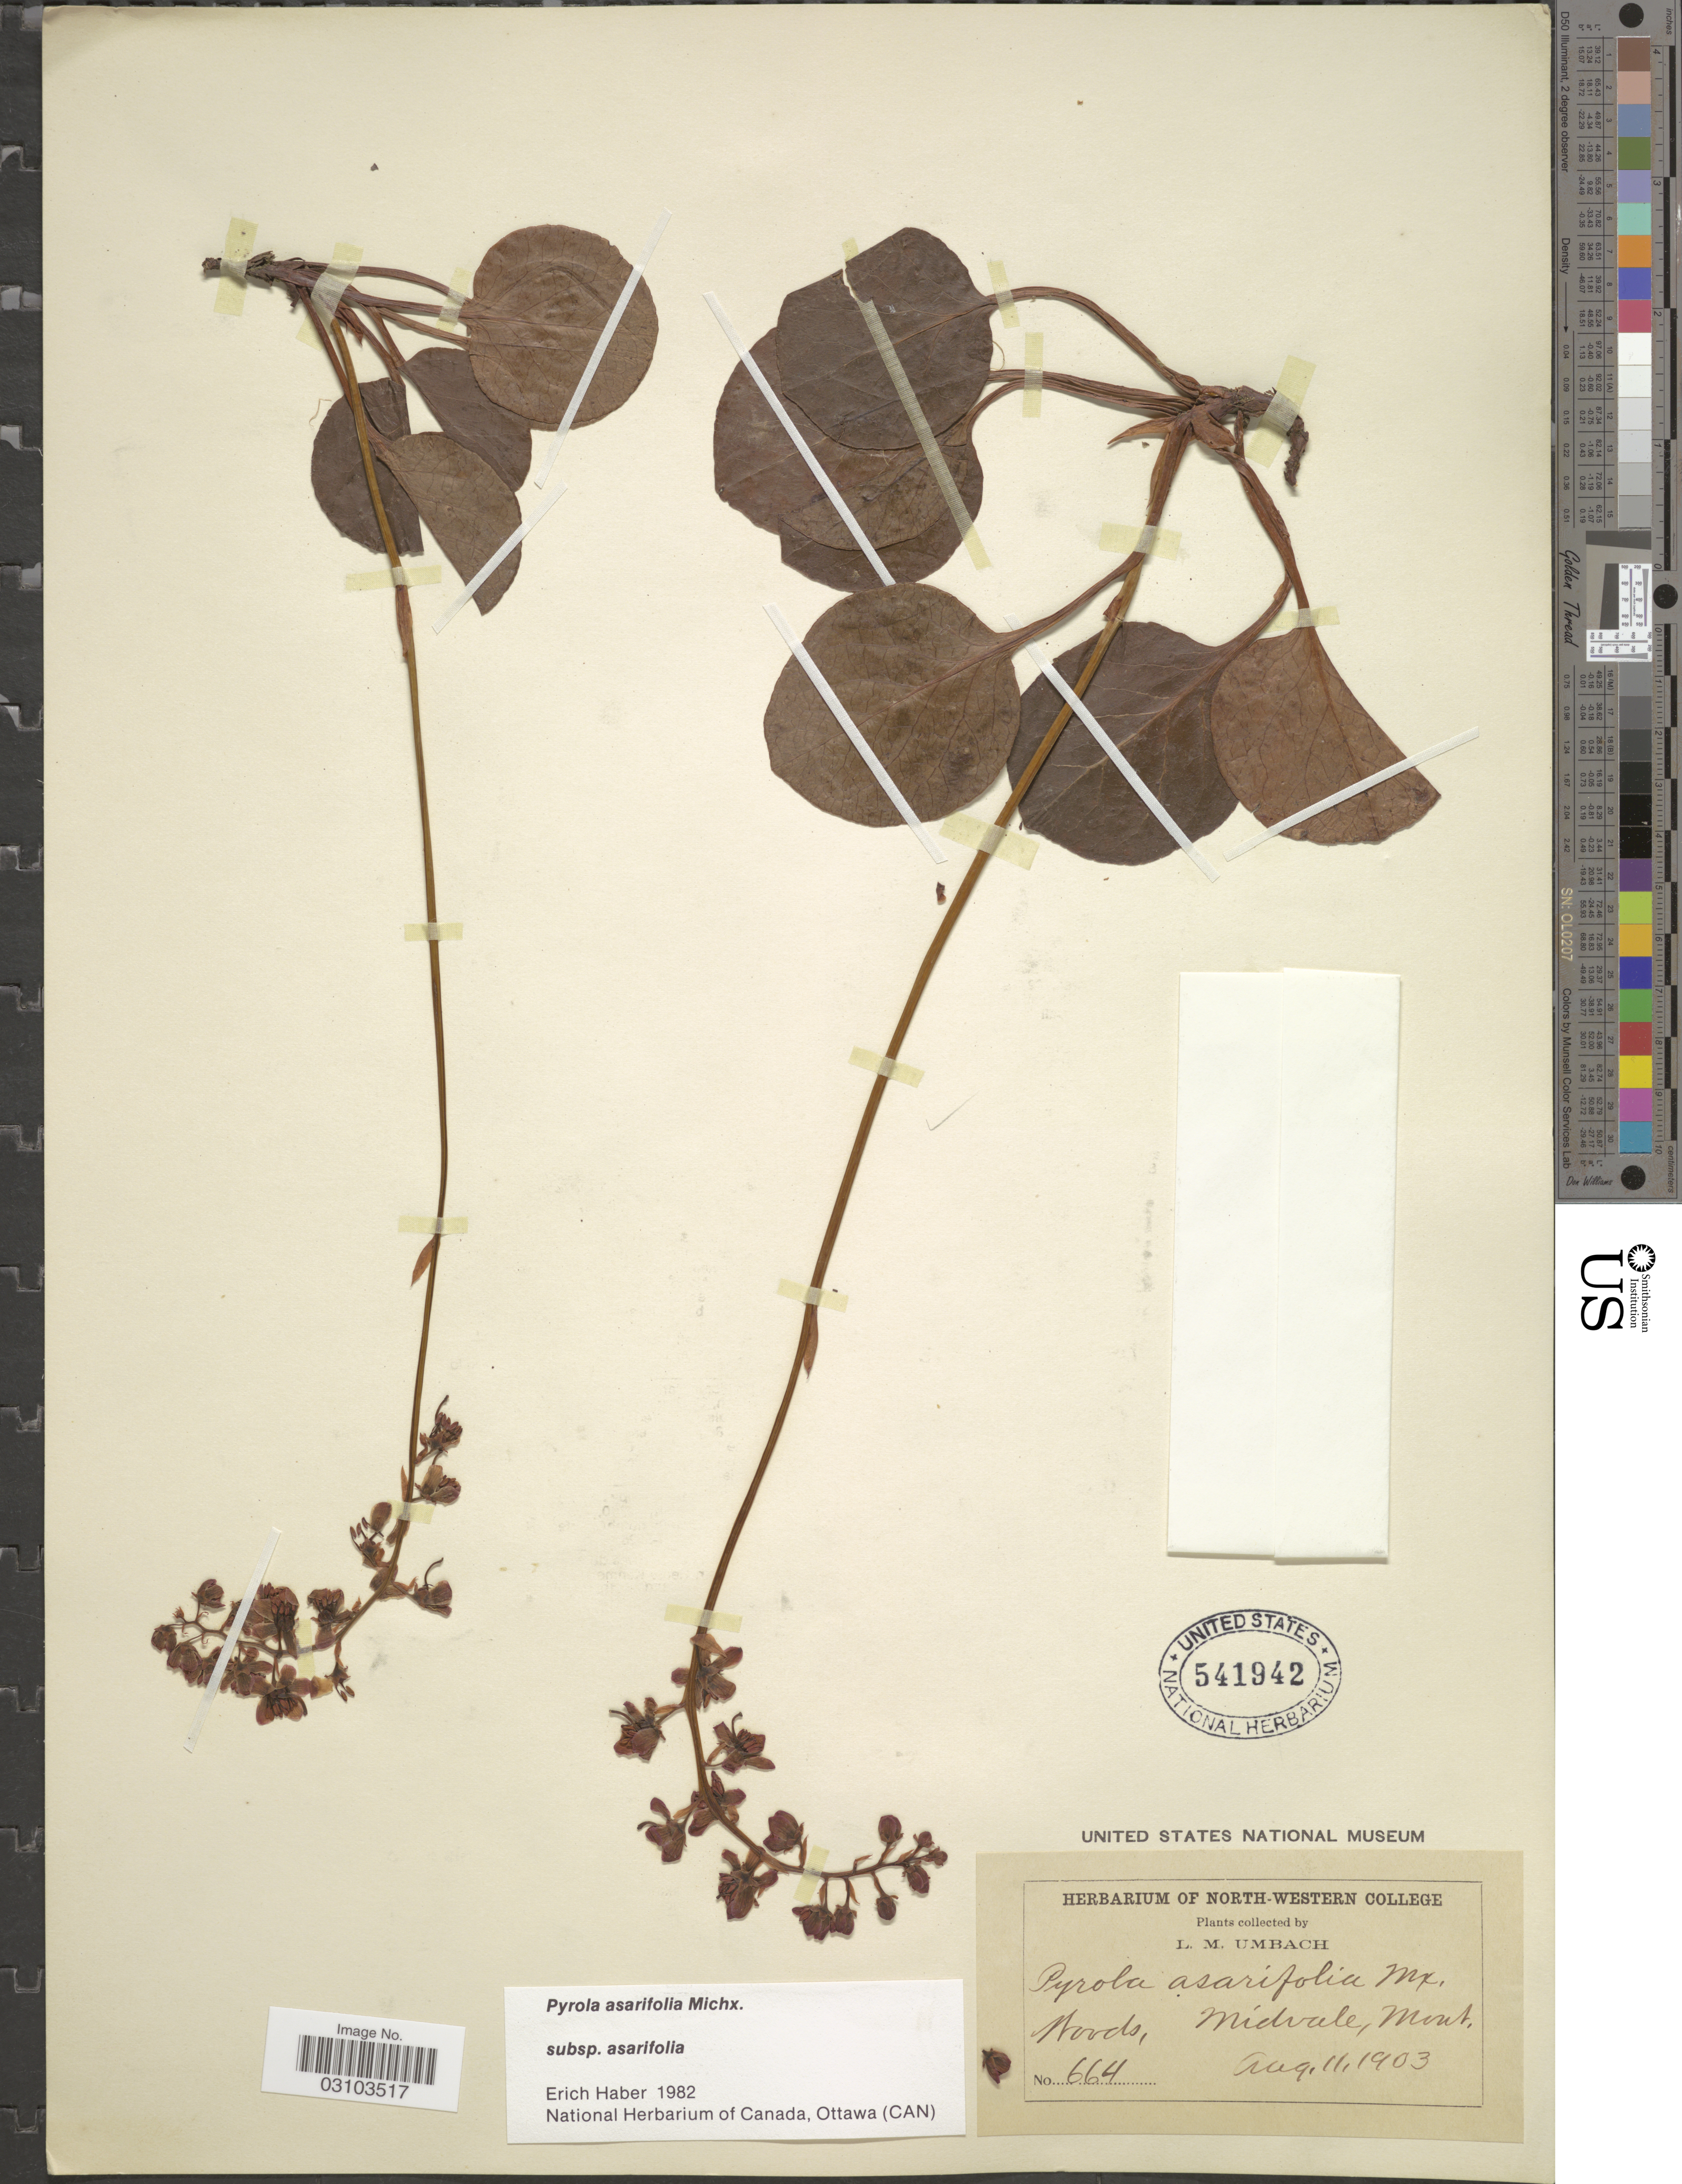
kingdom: Plantae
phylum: Tracheophyta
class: Magnoliopsida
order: Ericales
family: Ericaceae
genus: Pyrola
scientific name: Pyrola asarifolia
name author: Michx.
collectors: L. M. Umbach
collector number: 664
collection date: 1903-08-11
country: United States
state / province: Montana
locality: Woods, Midvale, Mont.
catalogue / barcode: US 541942